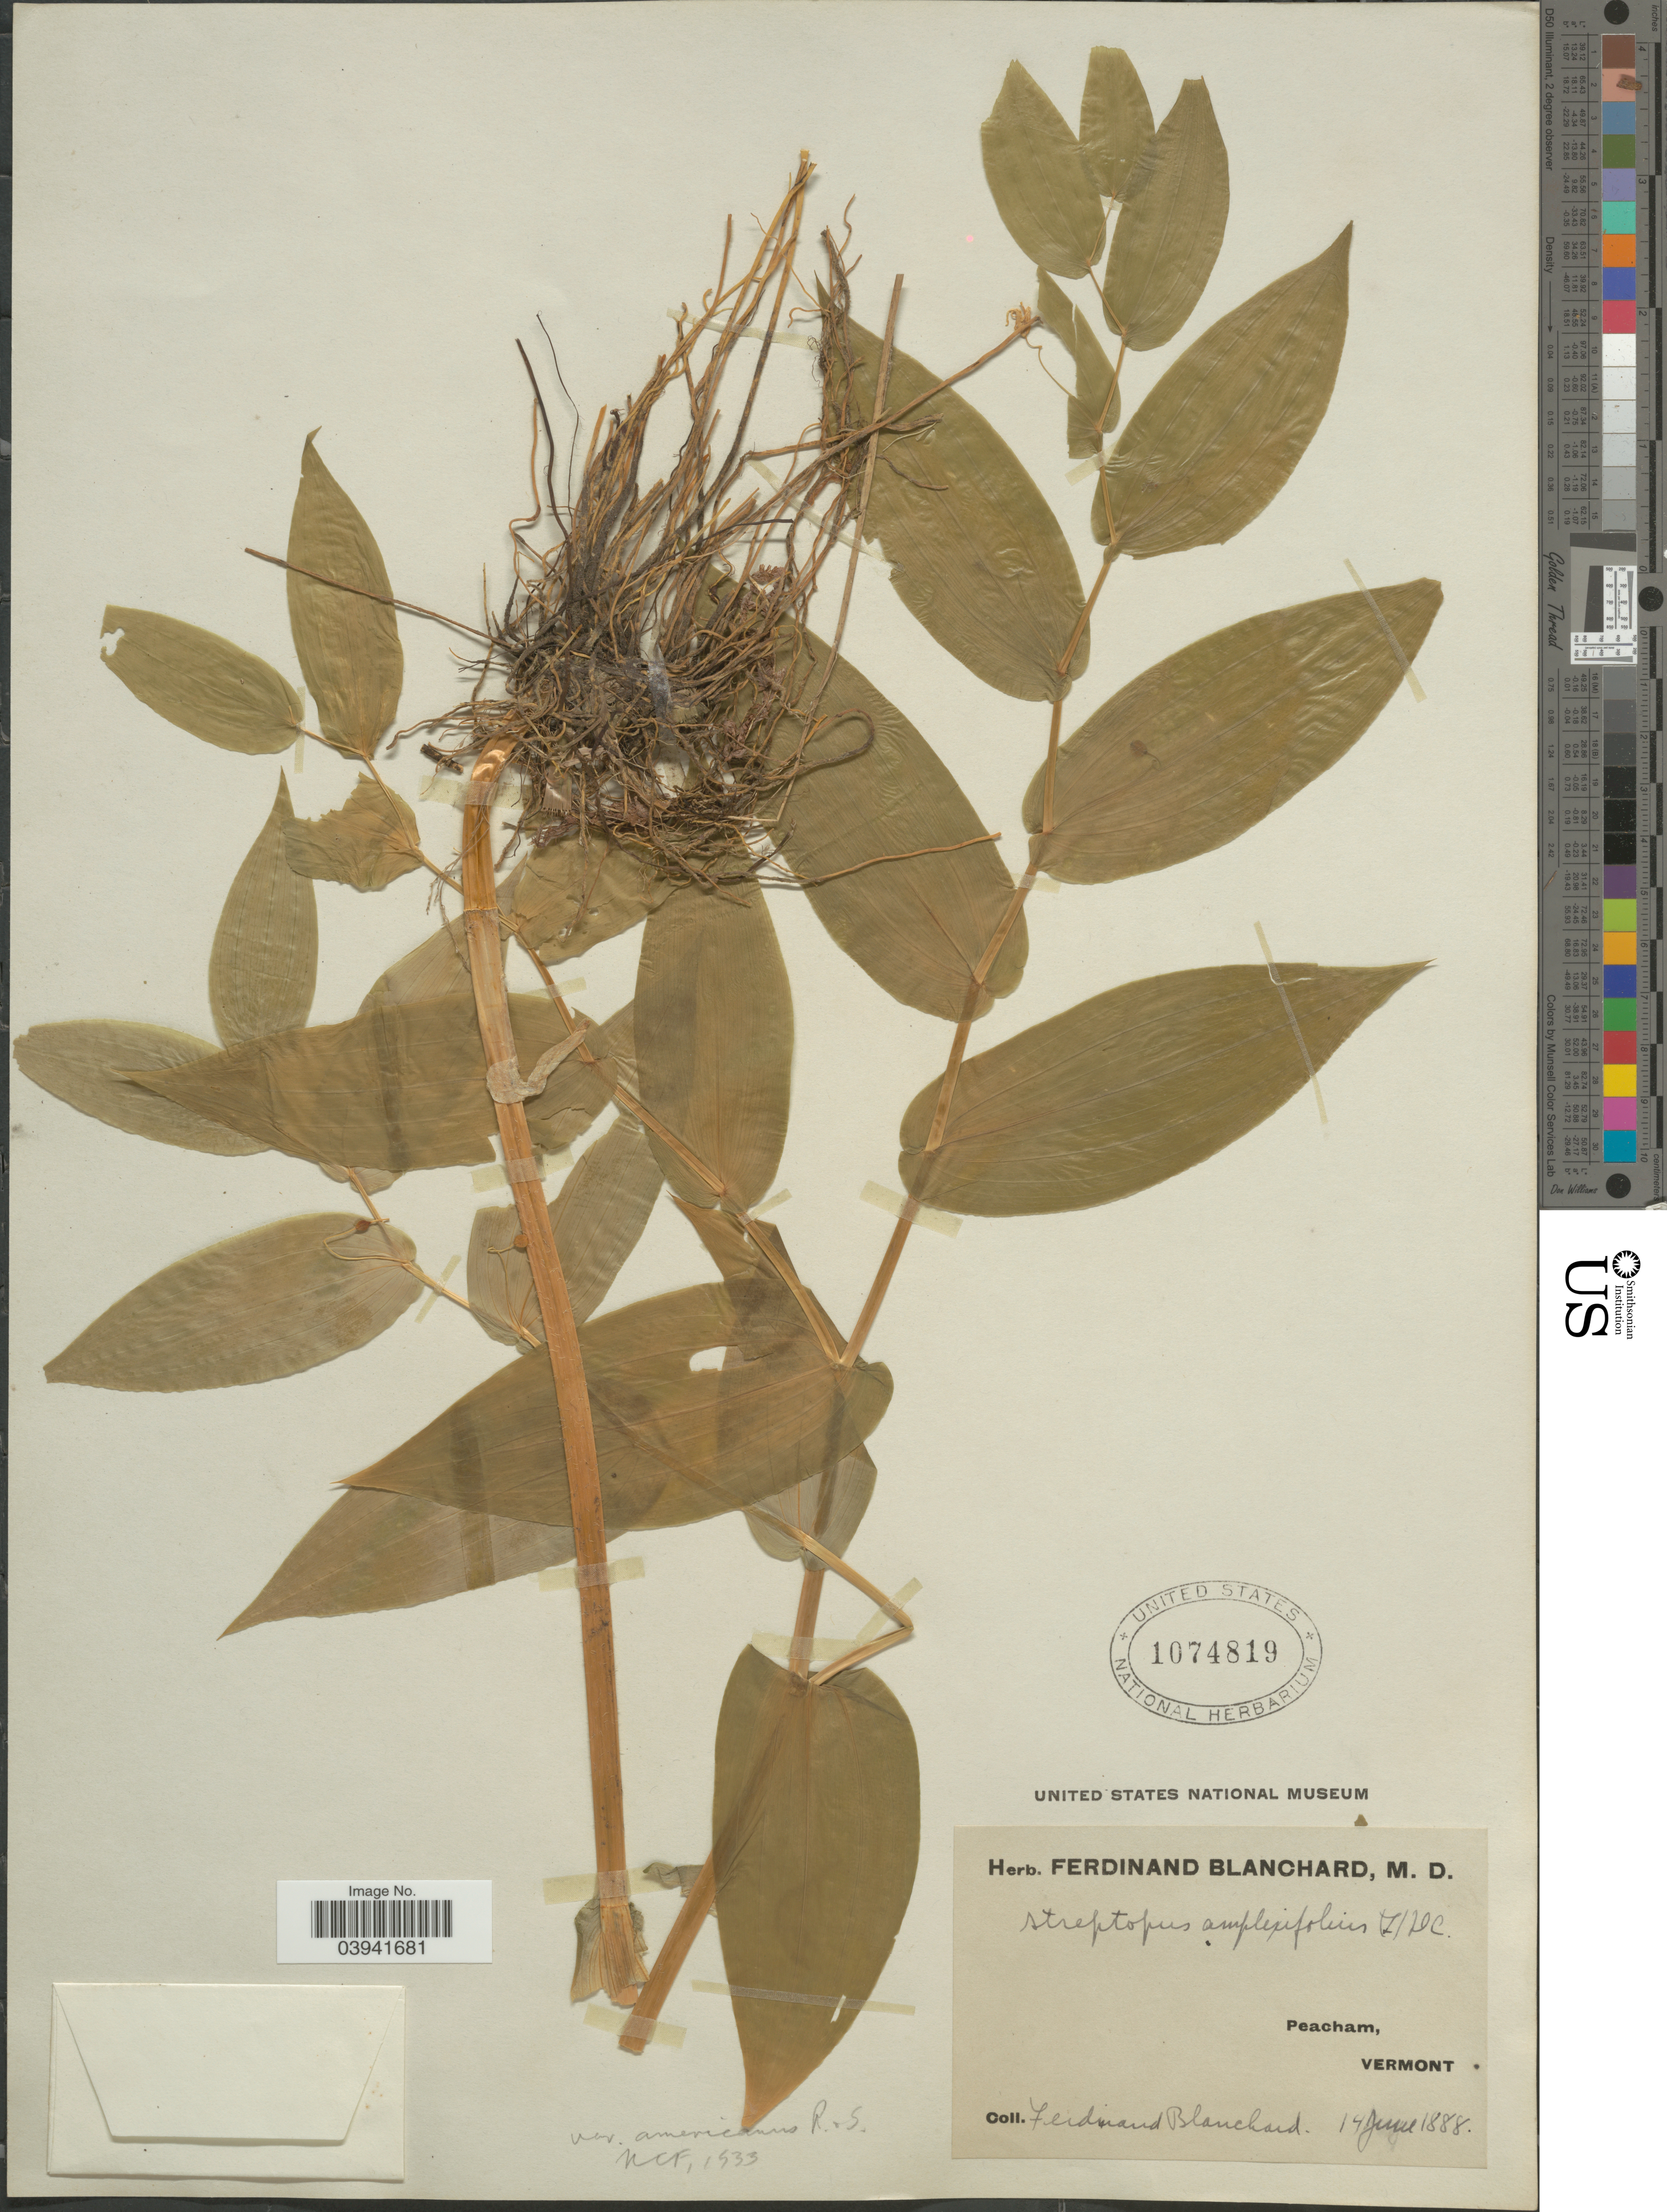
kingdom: Plantae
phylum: Tracheophyta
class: Liliopsida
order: Liliales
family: Liliaceae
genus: Streptopus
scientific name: Streptopus amplexifolius var. americanus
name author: Schult. & Schult. f.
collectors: F. Blanchard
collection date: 1888-06-14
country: United States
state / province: Vermont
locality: Peacham.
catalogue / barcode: US 1074819